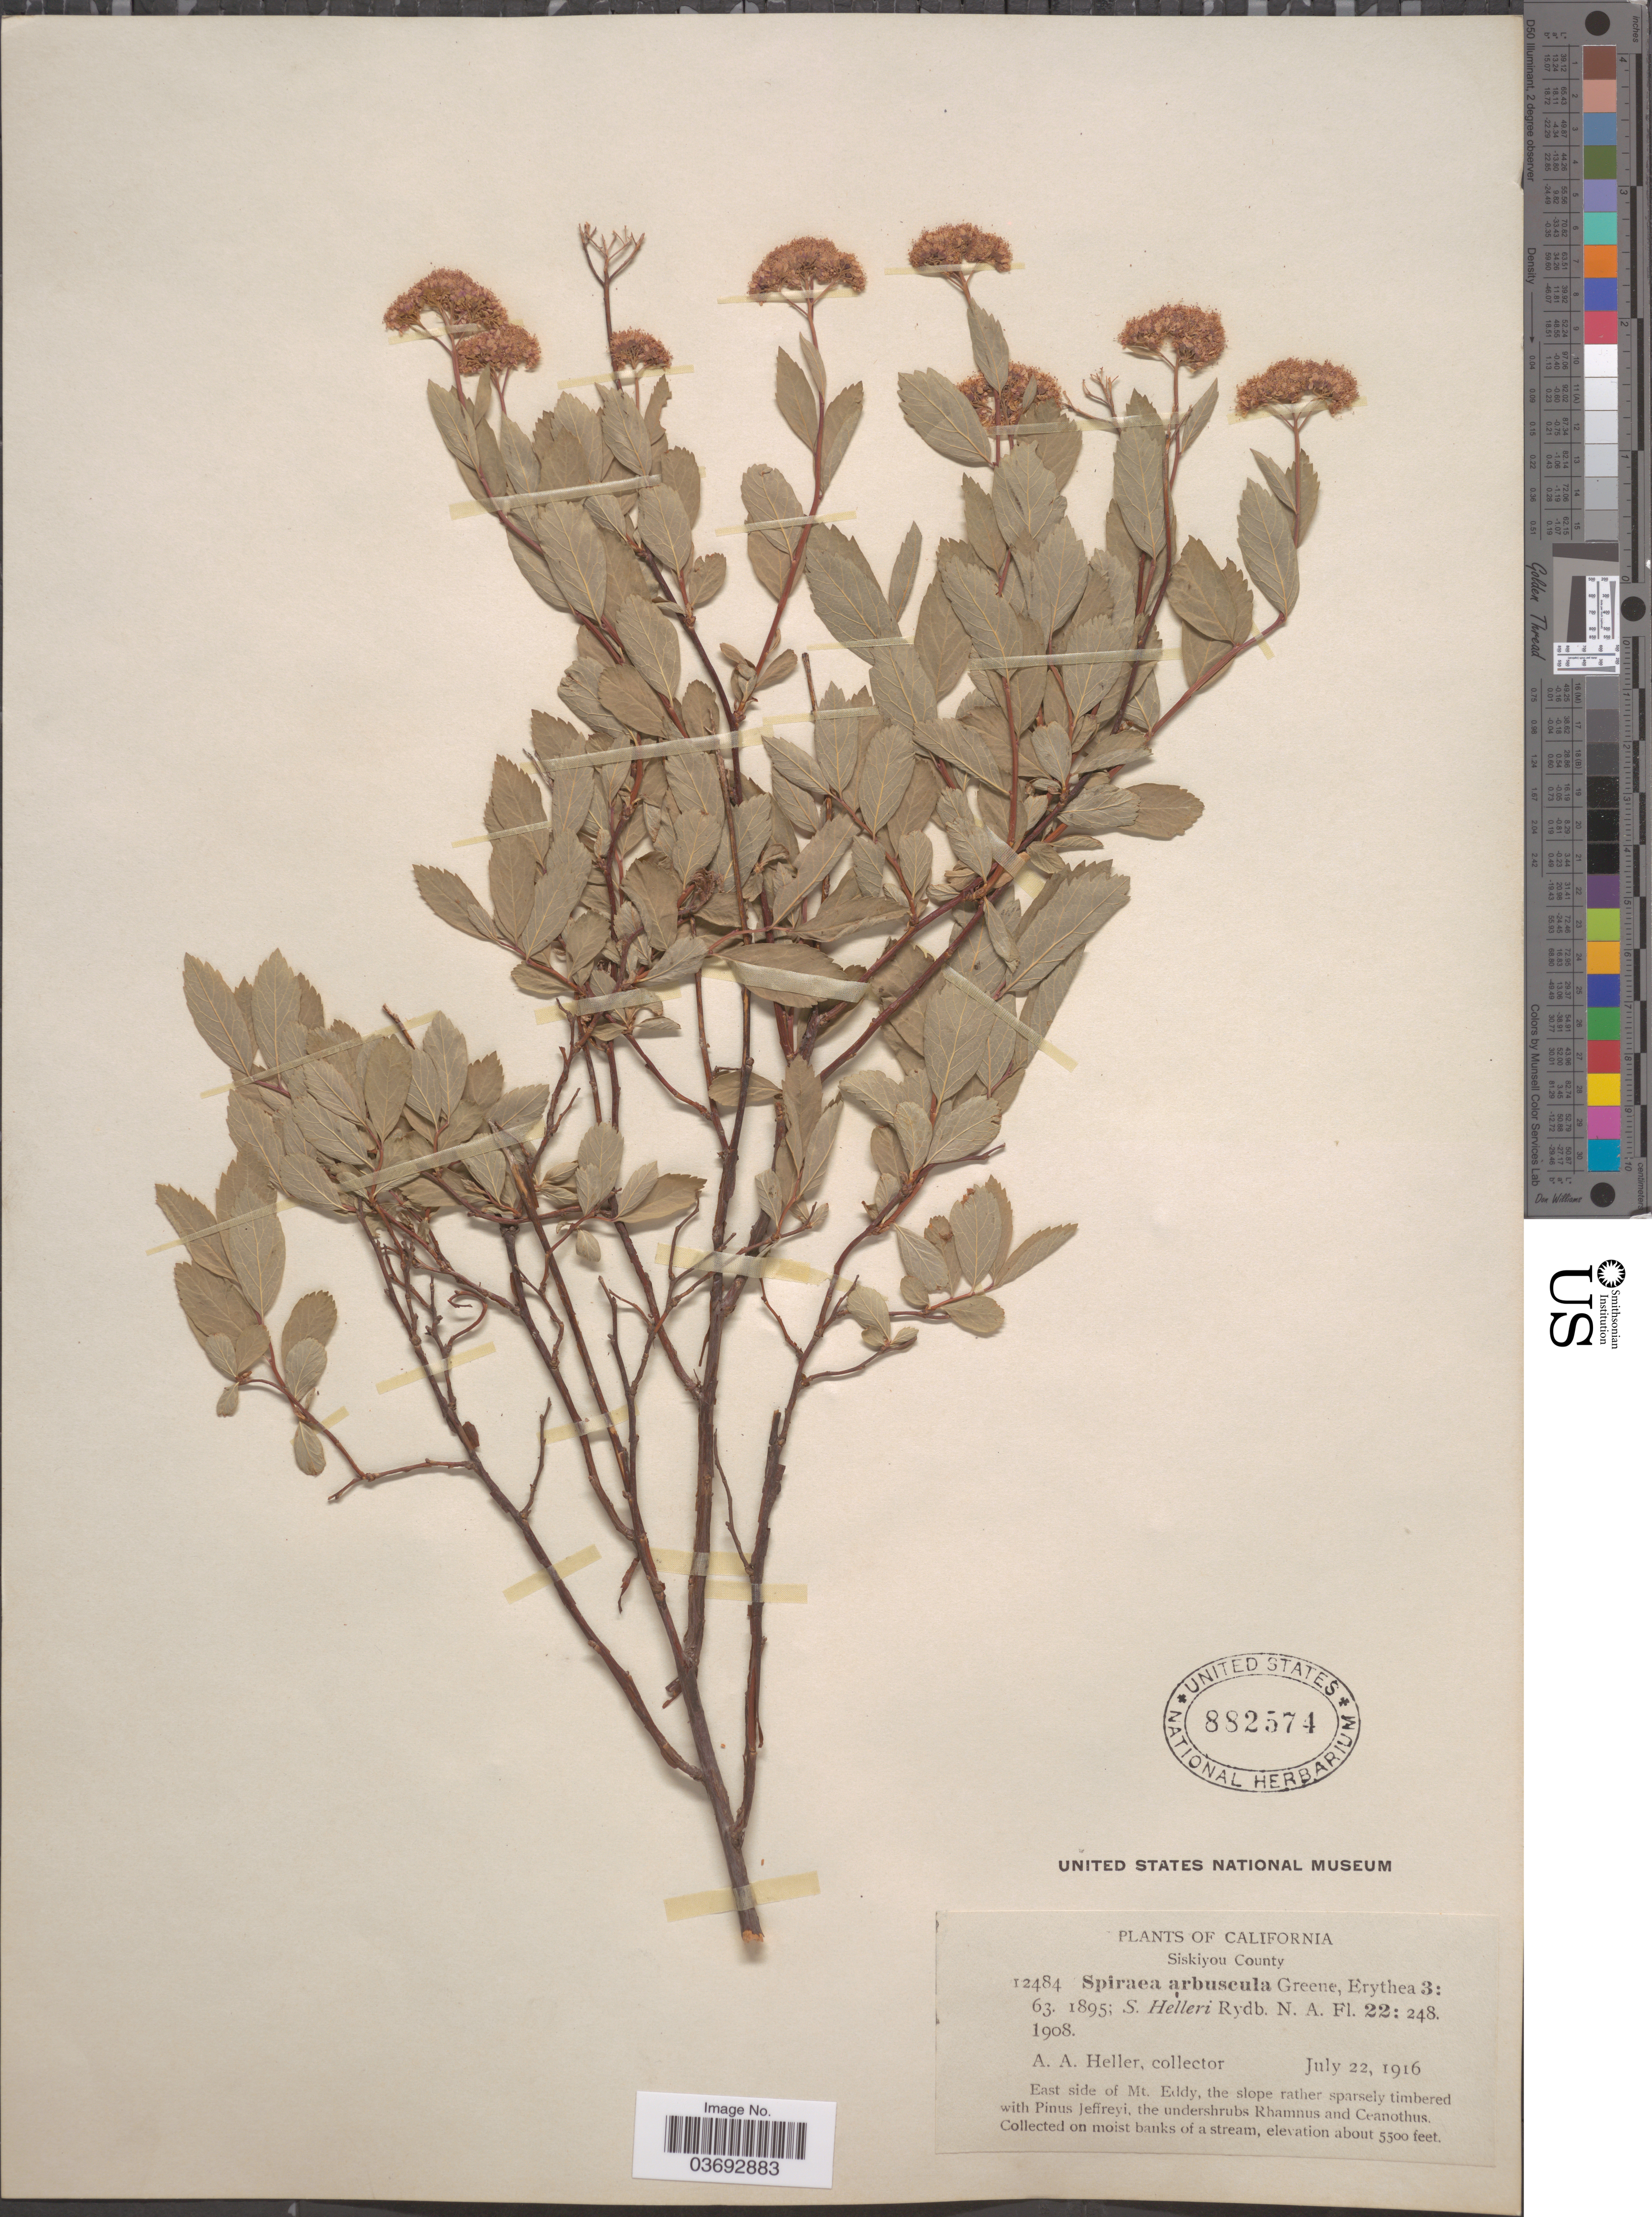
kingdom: Plantae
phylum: Tracheophyta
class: Magnoliopsida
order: Rosales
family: Rosaceae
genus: Spiraea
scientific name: Spiraea splendens var. splendens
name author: Baumann ex K. Koch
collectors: A. A. Heller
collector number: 12484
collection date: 1916-07-22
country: United States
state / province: California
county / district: Siskiyou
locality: Siskiyou County. East side of Mt. Eddy. On moist banks of a stream.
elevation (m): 1676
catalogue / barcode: US 882574